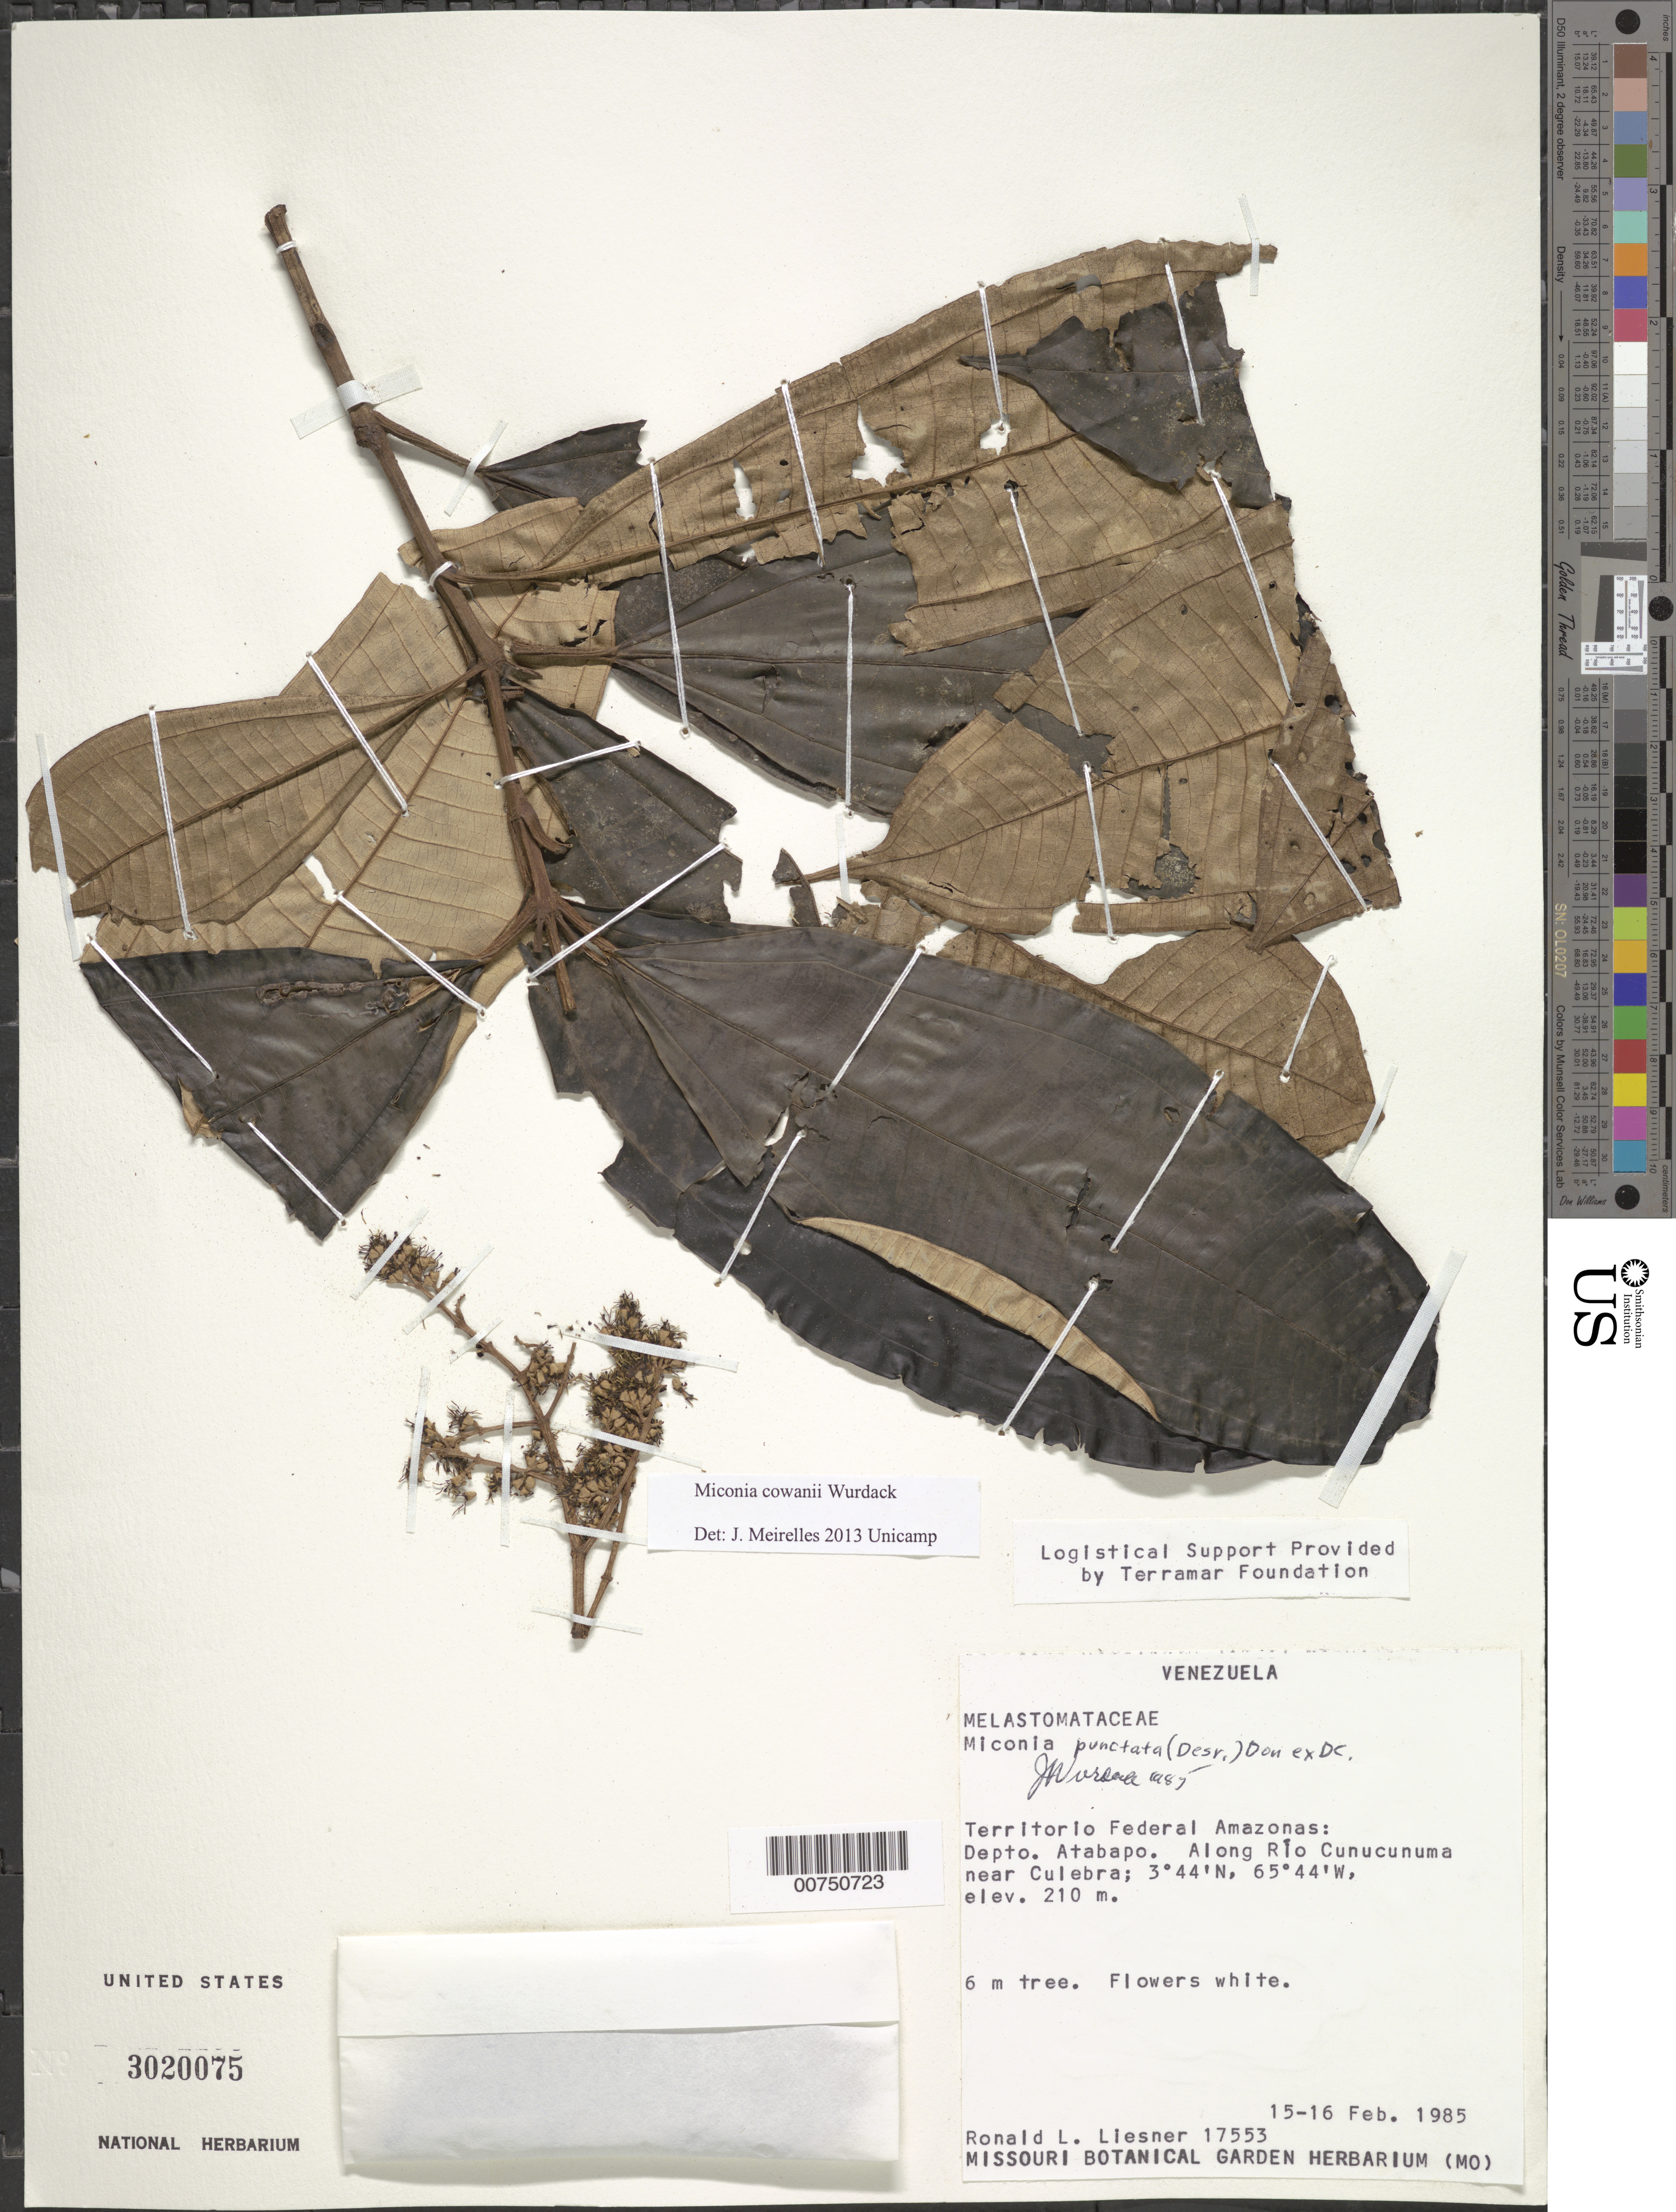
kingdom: Plantae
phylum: Tracheophyta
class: Magnoliopsida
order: Myrtales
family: Melastomataceae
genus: Miconia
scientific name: Miconia punctata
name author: (Desr.) D. Don ex DC.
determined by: Wurdack, John J., (US), US (UNITED STATES)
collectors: R. L. Liesner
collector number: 17553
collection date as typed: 15-Feb-85 to 16-Feb-85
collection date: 1985-02-15/1985-02-16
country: Venezuela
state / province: Amazonas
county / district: Atabapo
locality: Río Cunucunuma, near Culebra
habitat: Along river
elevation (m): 210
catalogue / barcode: US 3020075